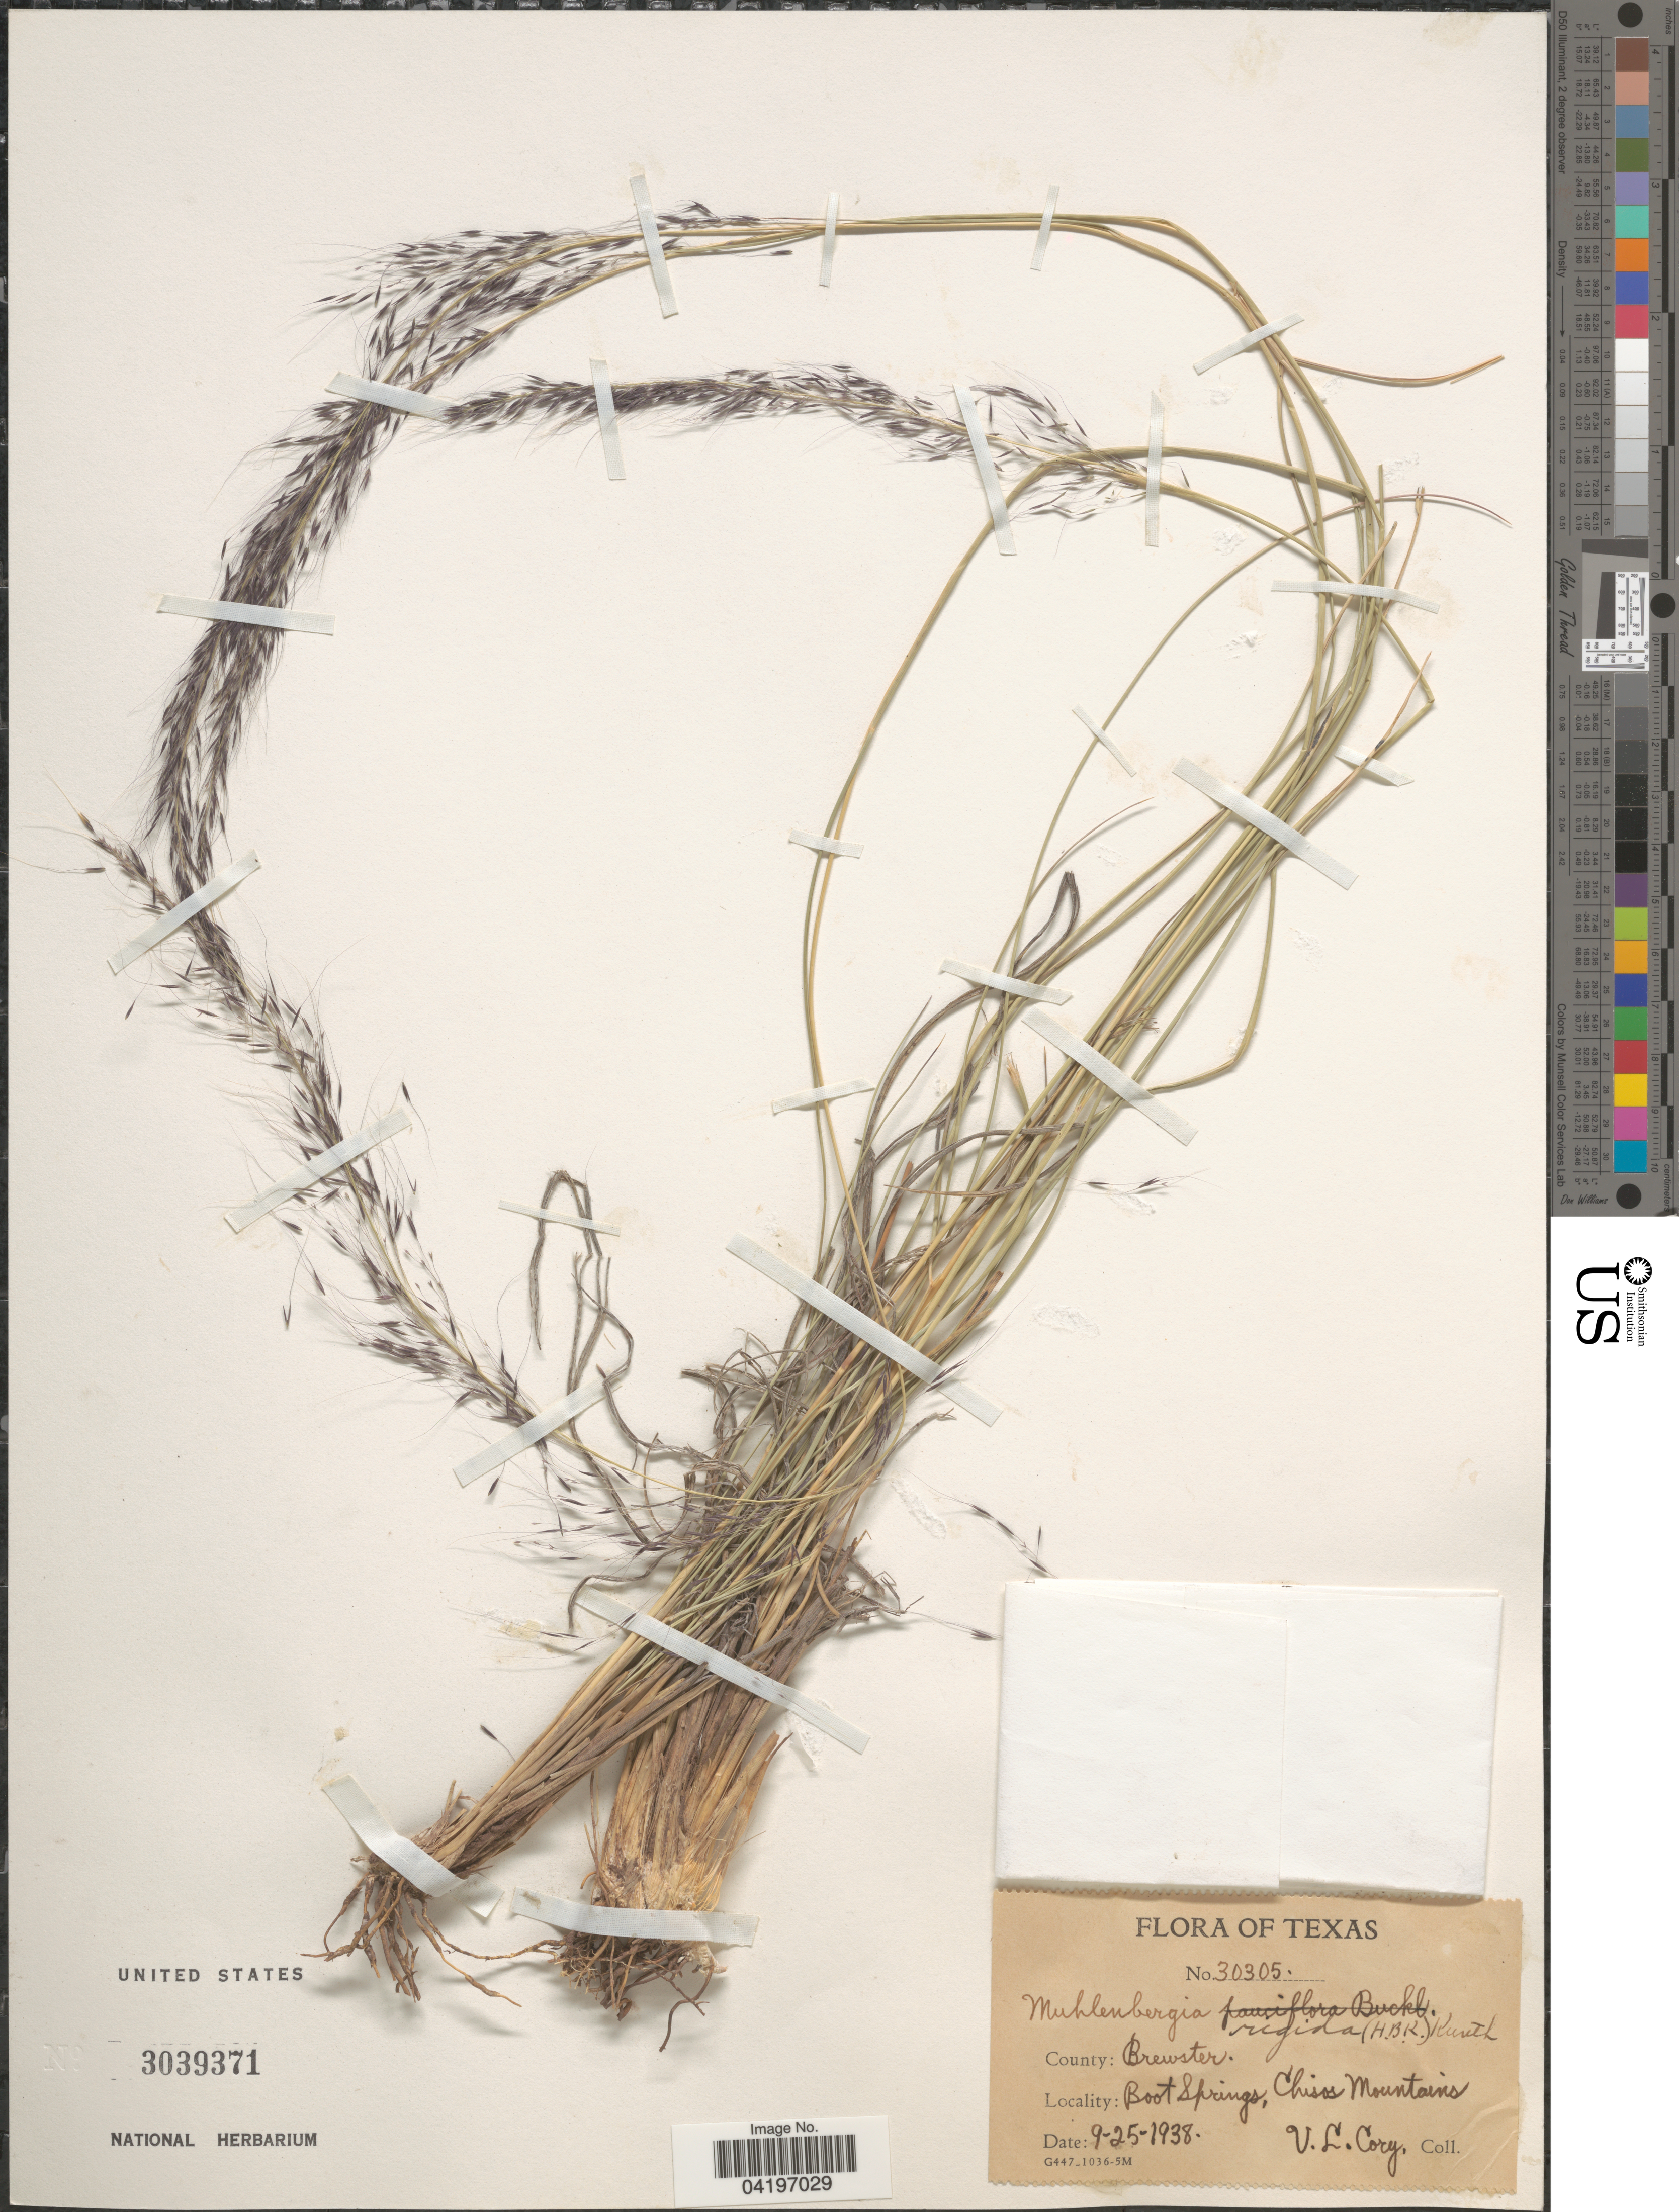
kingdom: Plantae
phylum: Tracheophyta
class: Liliopsida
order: Poales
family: Poaceae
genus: Muhlenbergia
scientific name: Muhlenbergia rigida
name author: (Kunth) Kunth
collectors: V. Cory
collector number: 30305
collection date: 1938-09-25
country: United States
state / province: Texas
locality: County: Brewster. Boot Springs, Chisos Mountains.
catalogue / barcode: US 3039371